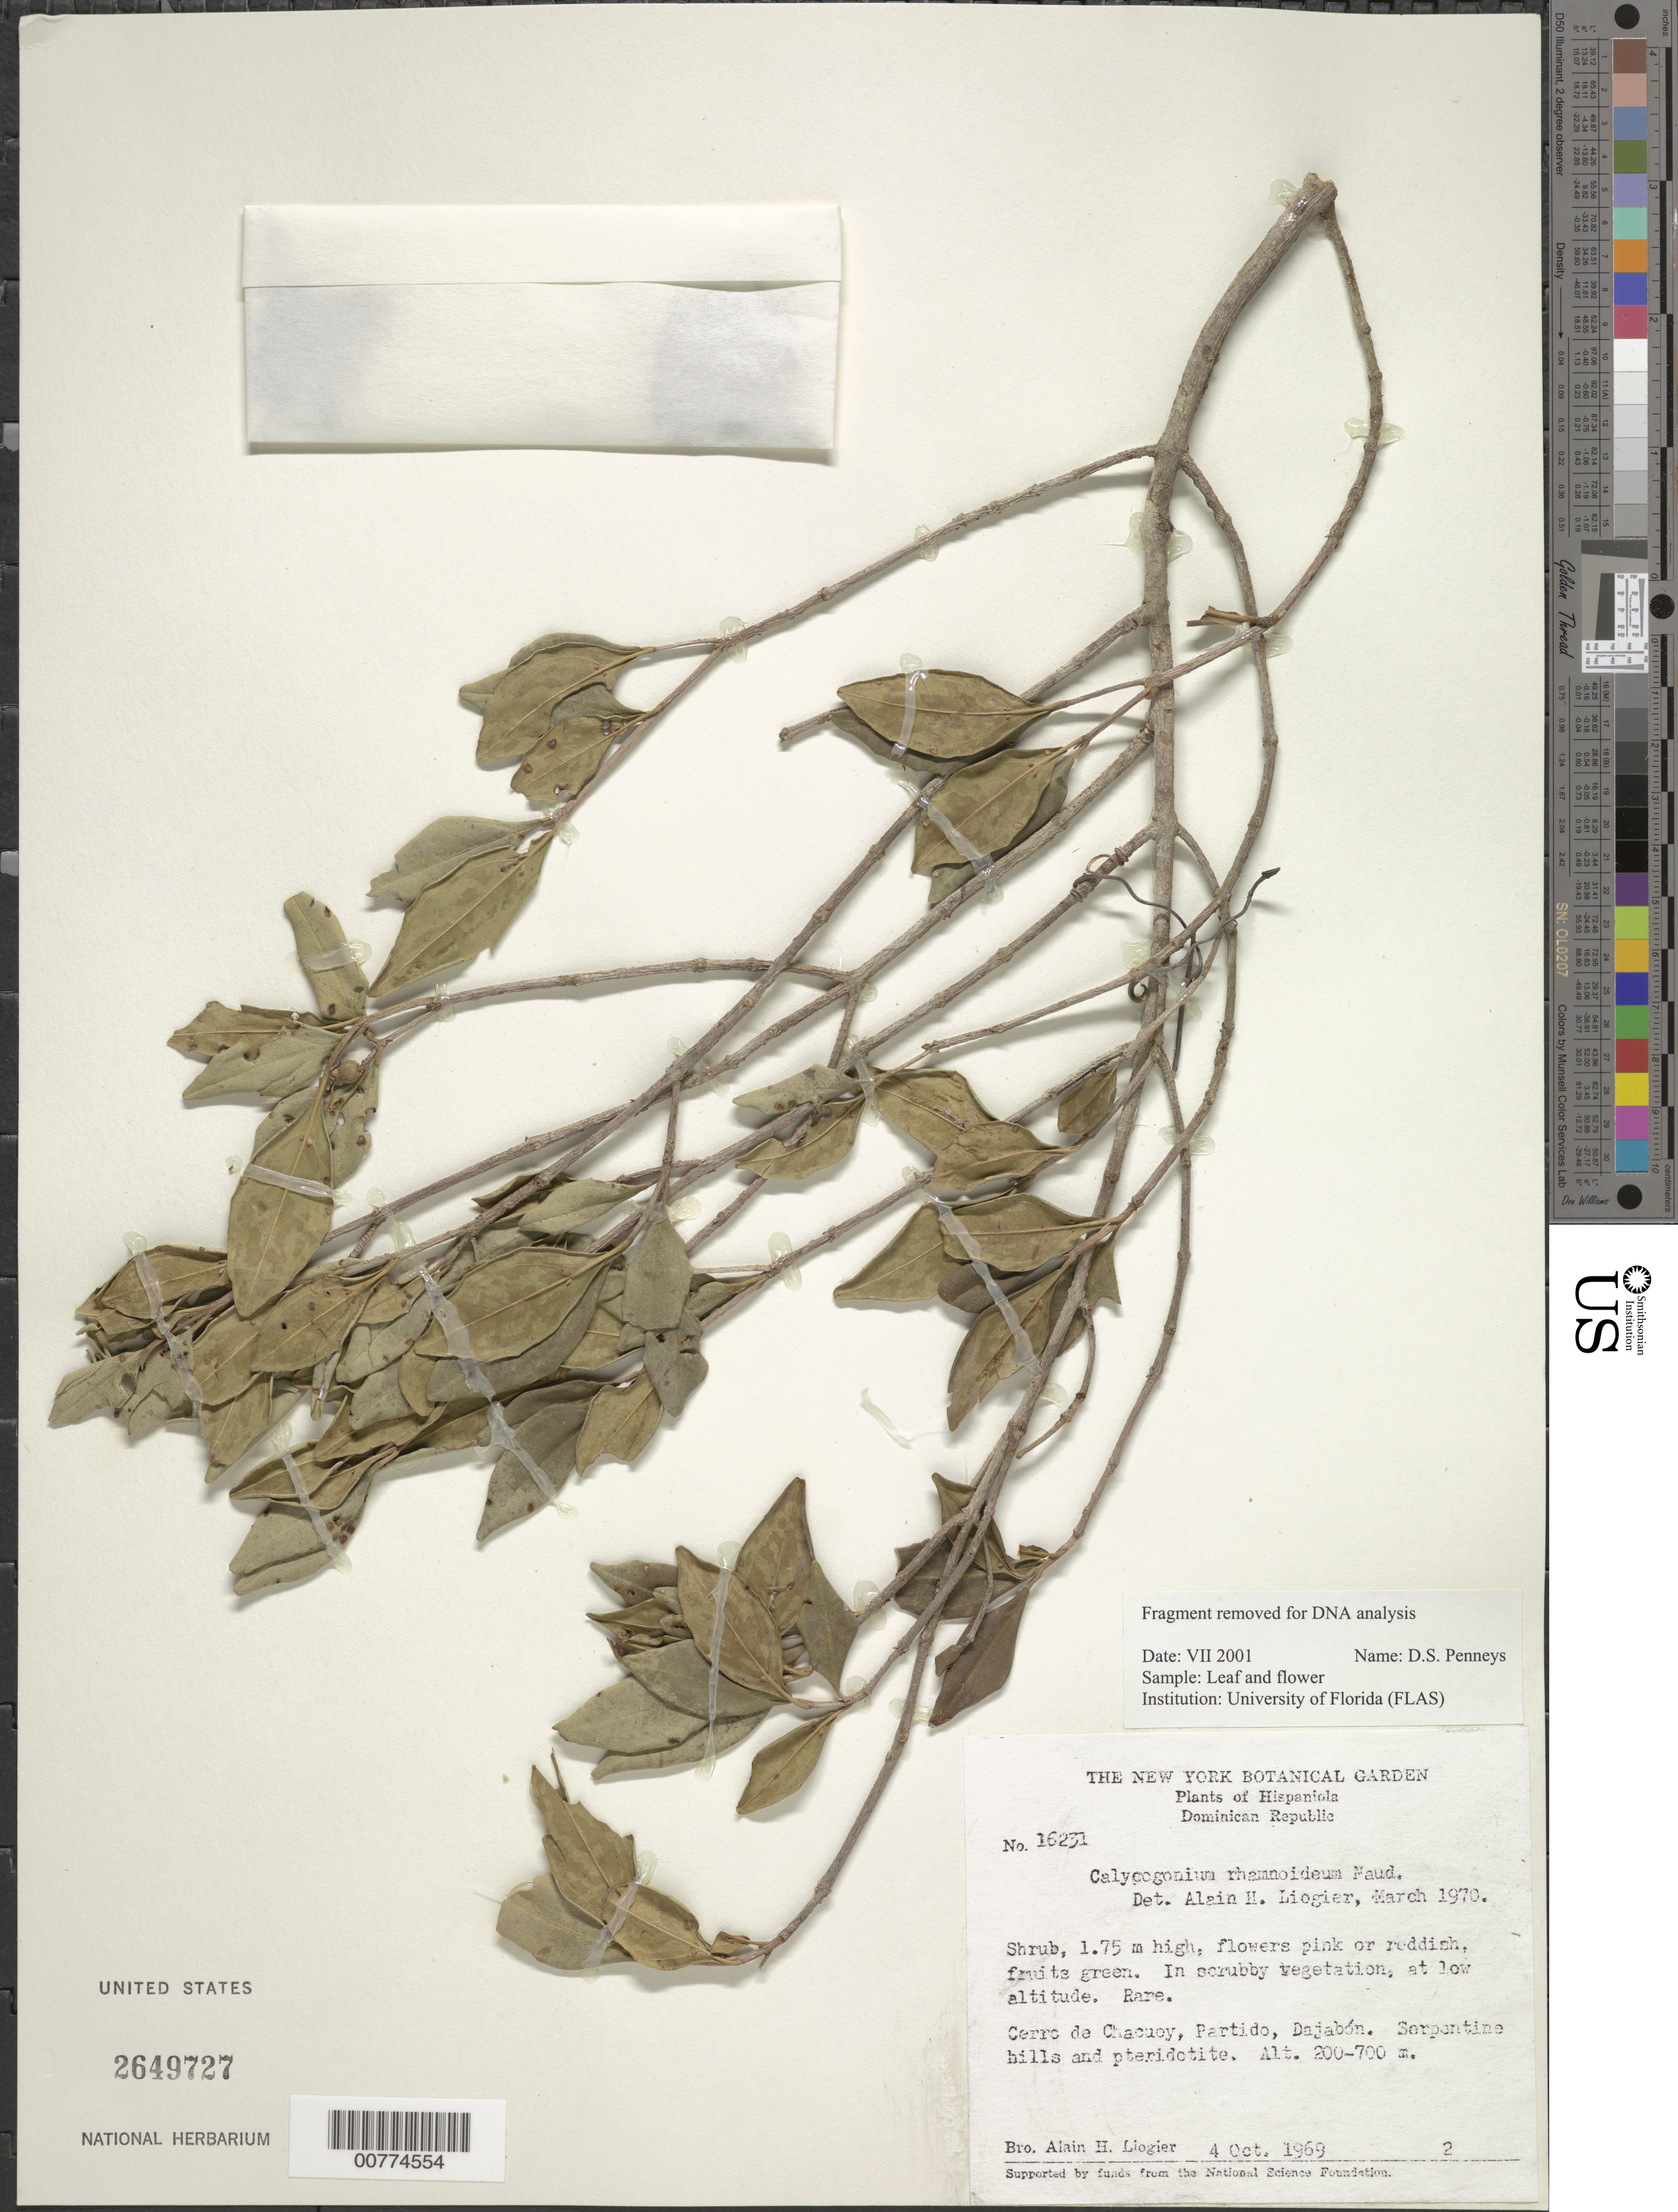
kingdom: Plantae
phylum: Tracheophyta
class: Magnoliopsida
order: Myrtales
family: Melastomataceae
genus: Calycogonium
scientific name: Calycogonium rhamnoideum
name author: Naudin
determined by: Liogier, Alain H.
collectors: A. H. Liogier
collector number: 16231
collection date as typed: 04 Oct 1969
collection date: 1969-10-04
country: Dominican Republic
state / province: Dajabon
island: Hispaniola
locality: Partido, Cerro de Chacuey.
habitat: Serpentine hills and pteridotite.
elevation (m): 200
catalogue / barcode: US 2649727